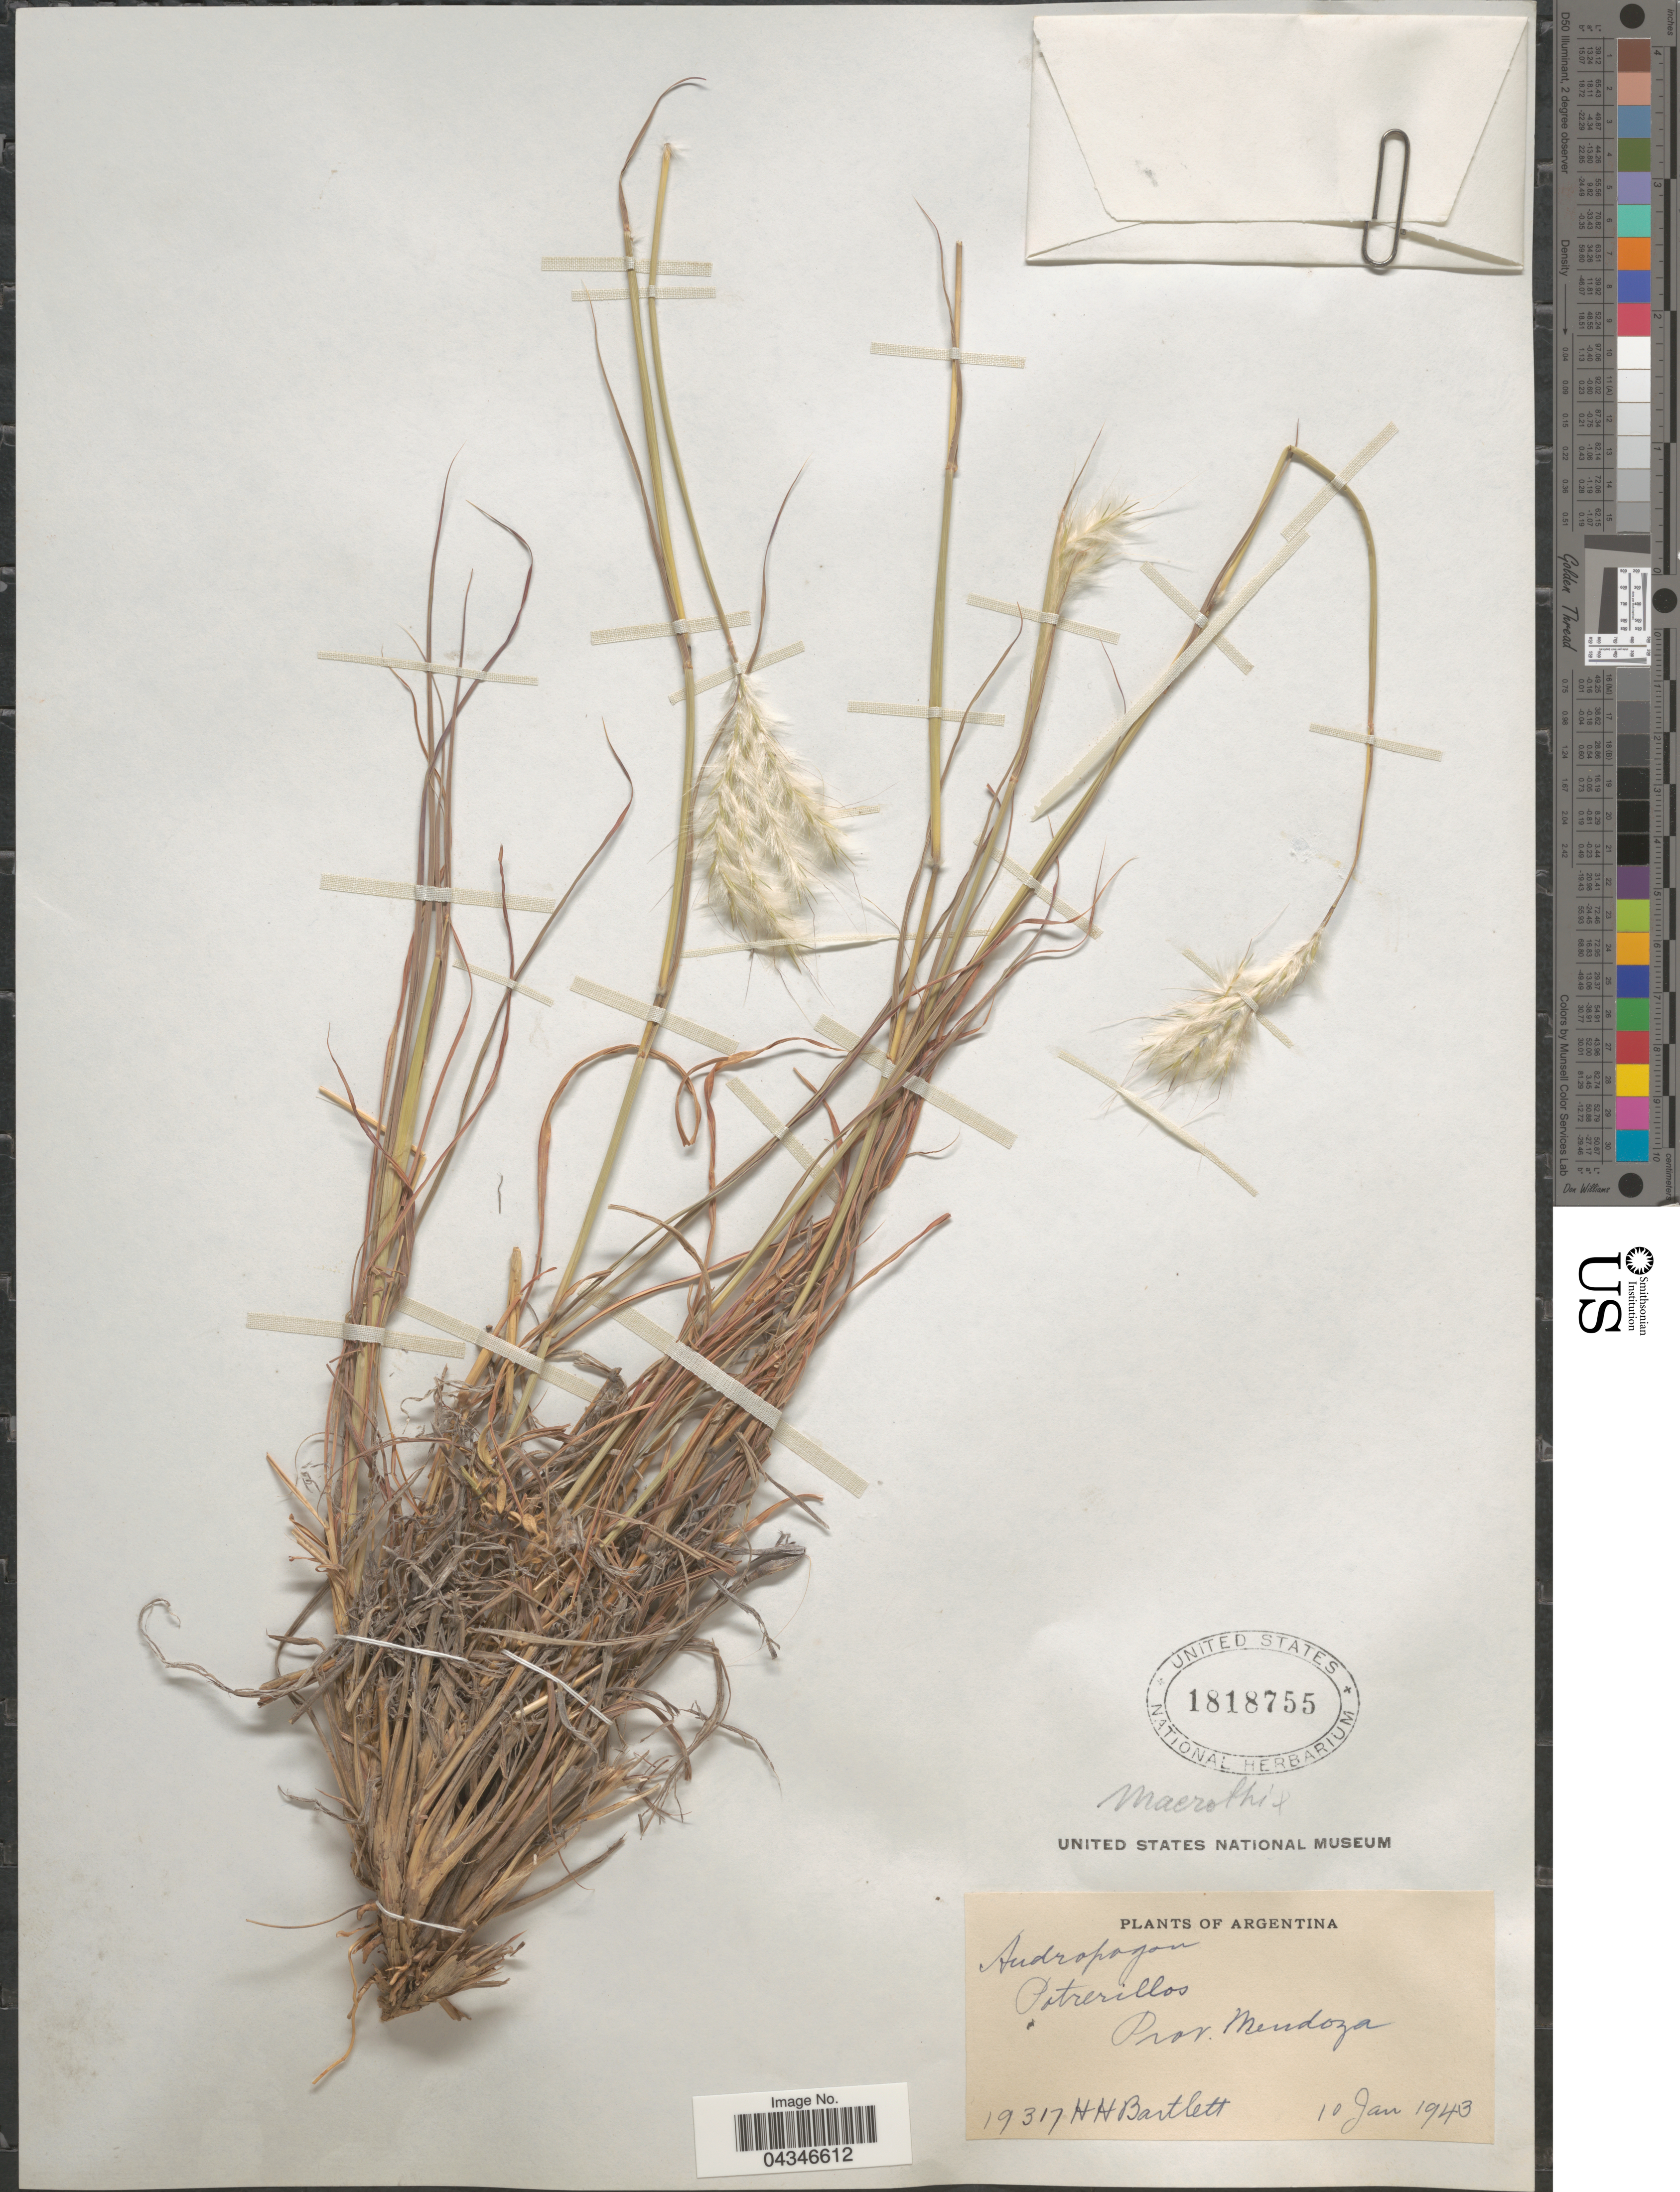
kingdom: Plantae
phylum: Tracheophyta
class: Liliopsida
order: Poales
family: Poaceae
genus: Andropogon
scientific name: Andropogon vetus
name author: Sohns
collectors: H. H. Bartlett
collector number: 19317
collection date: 1943-01-10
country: Argentina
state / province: Mendoza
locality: Potrerillos.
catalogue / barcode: US 1818755